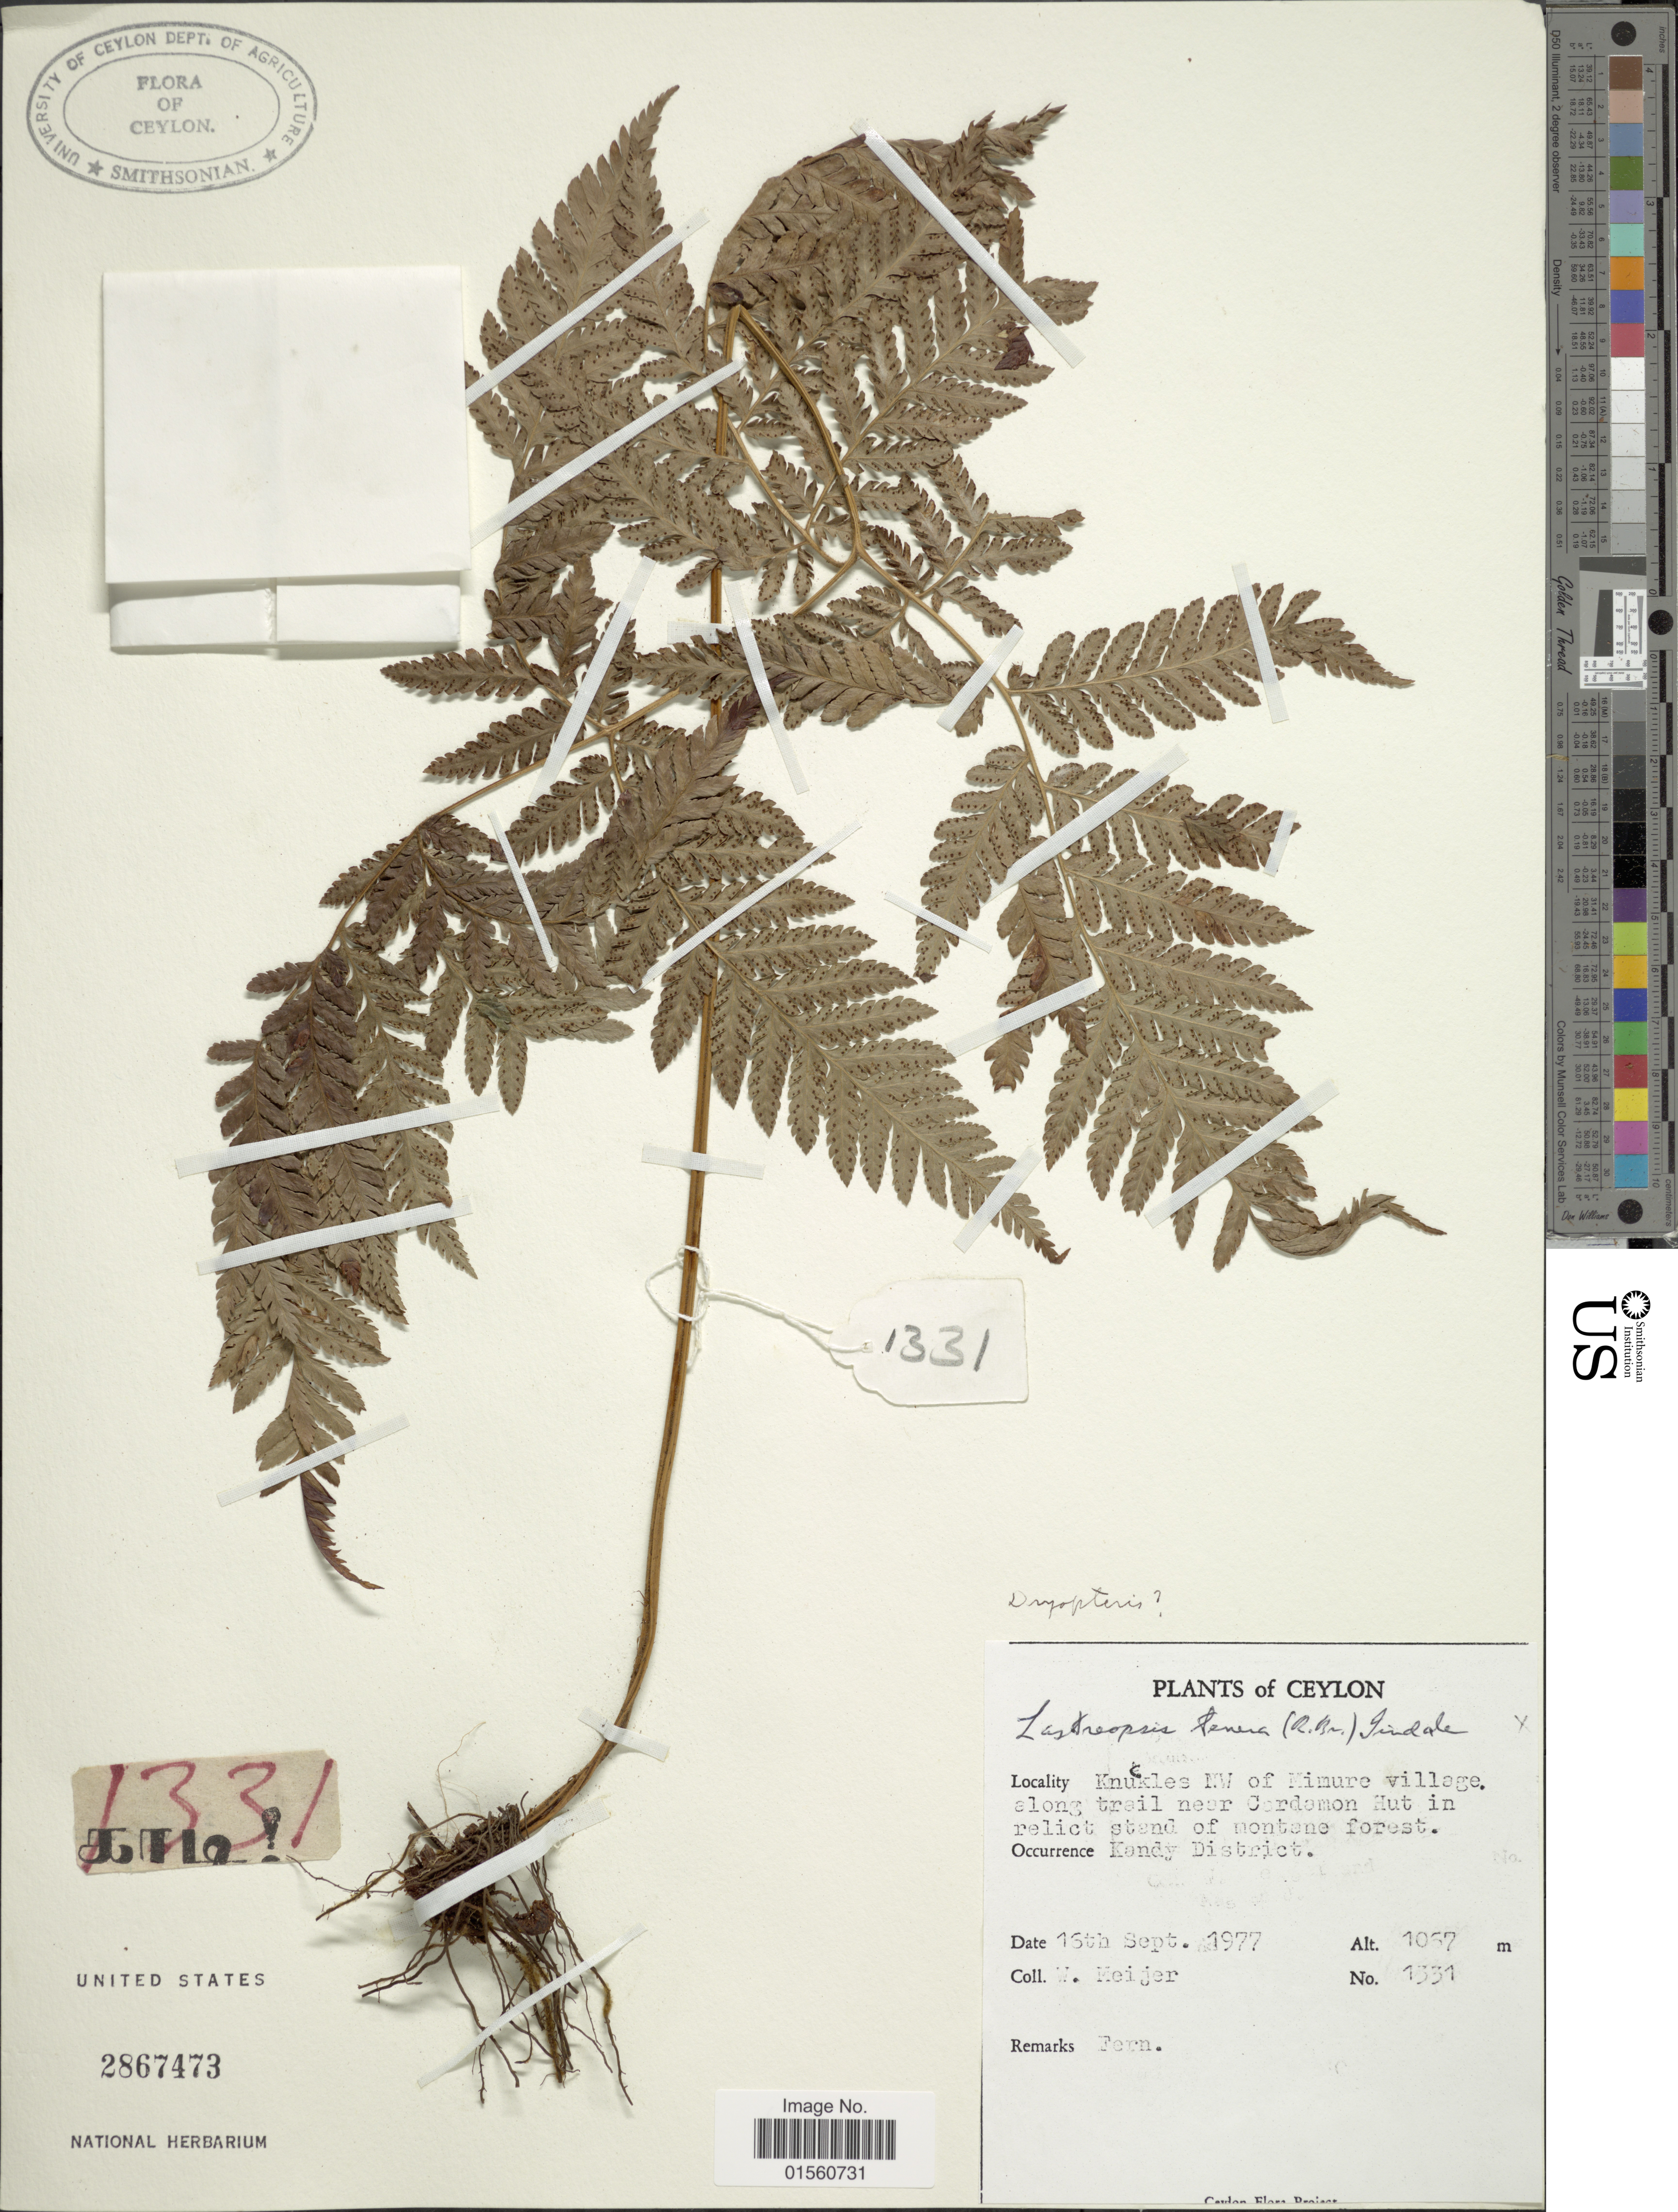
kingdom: Plantae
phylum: Tracheophyta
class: Polypodiopsida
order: Polypodiales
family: Dryopteridaceae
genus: Lastreopsis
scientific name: Lastreopsis tenera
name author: (R. Br.) Tindale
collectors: W. Meijer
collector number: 1331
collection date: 1977-09-16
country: Sri Lanka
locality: Ceylon, Knuckles NW of Mimure village, along trail near Cordemon Hut in relict stand of montane forest, Kandy District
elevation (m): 1067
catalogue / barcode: US 2867473